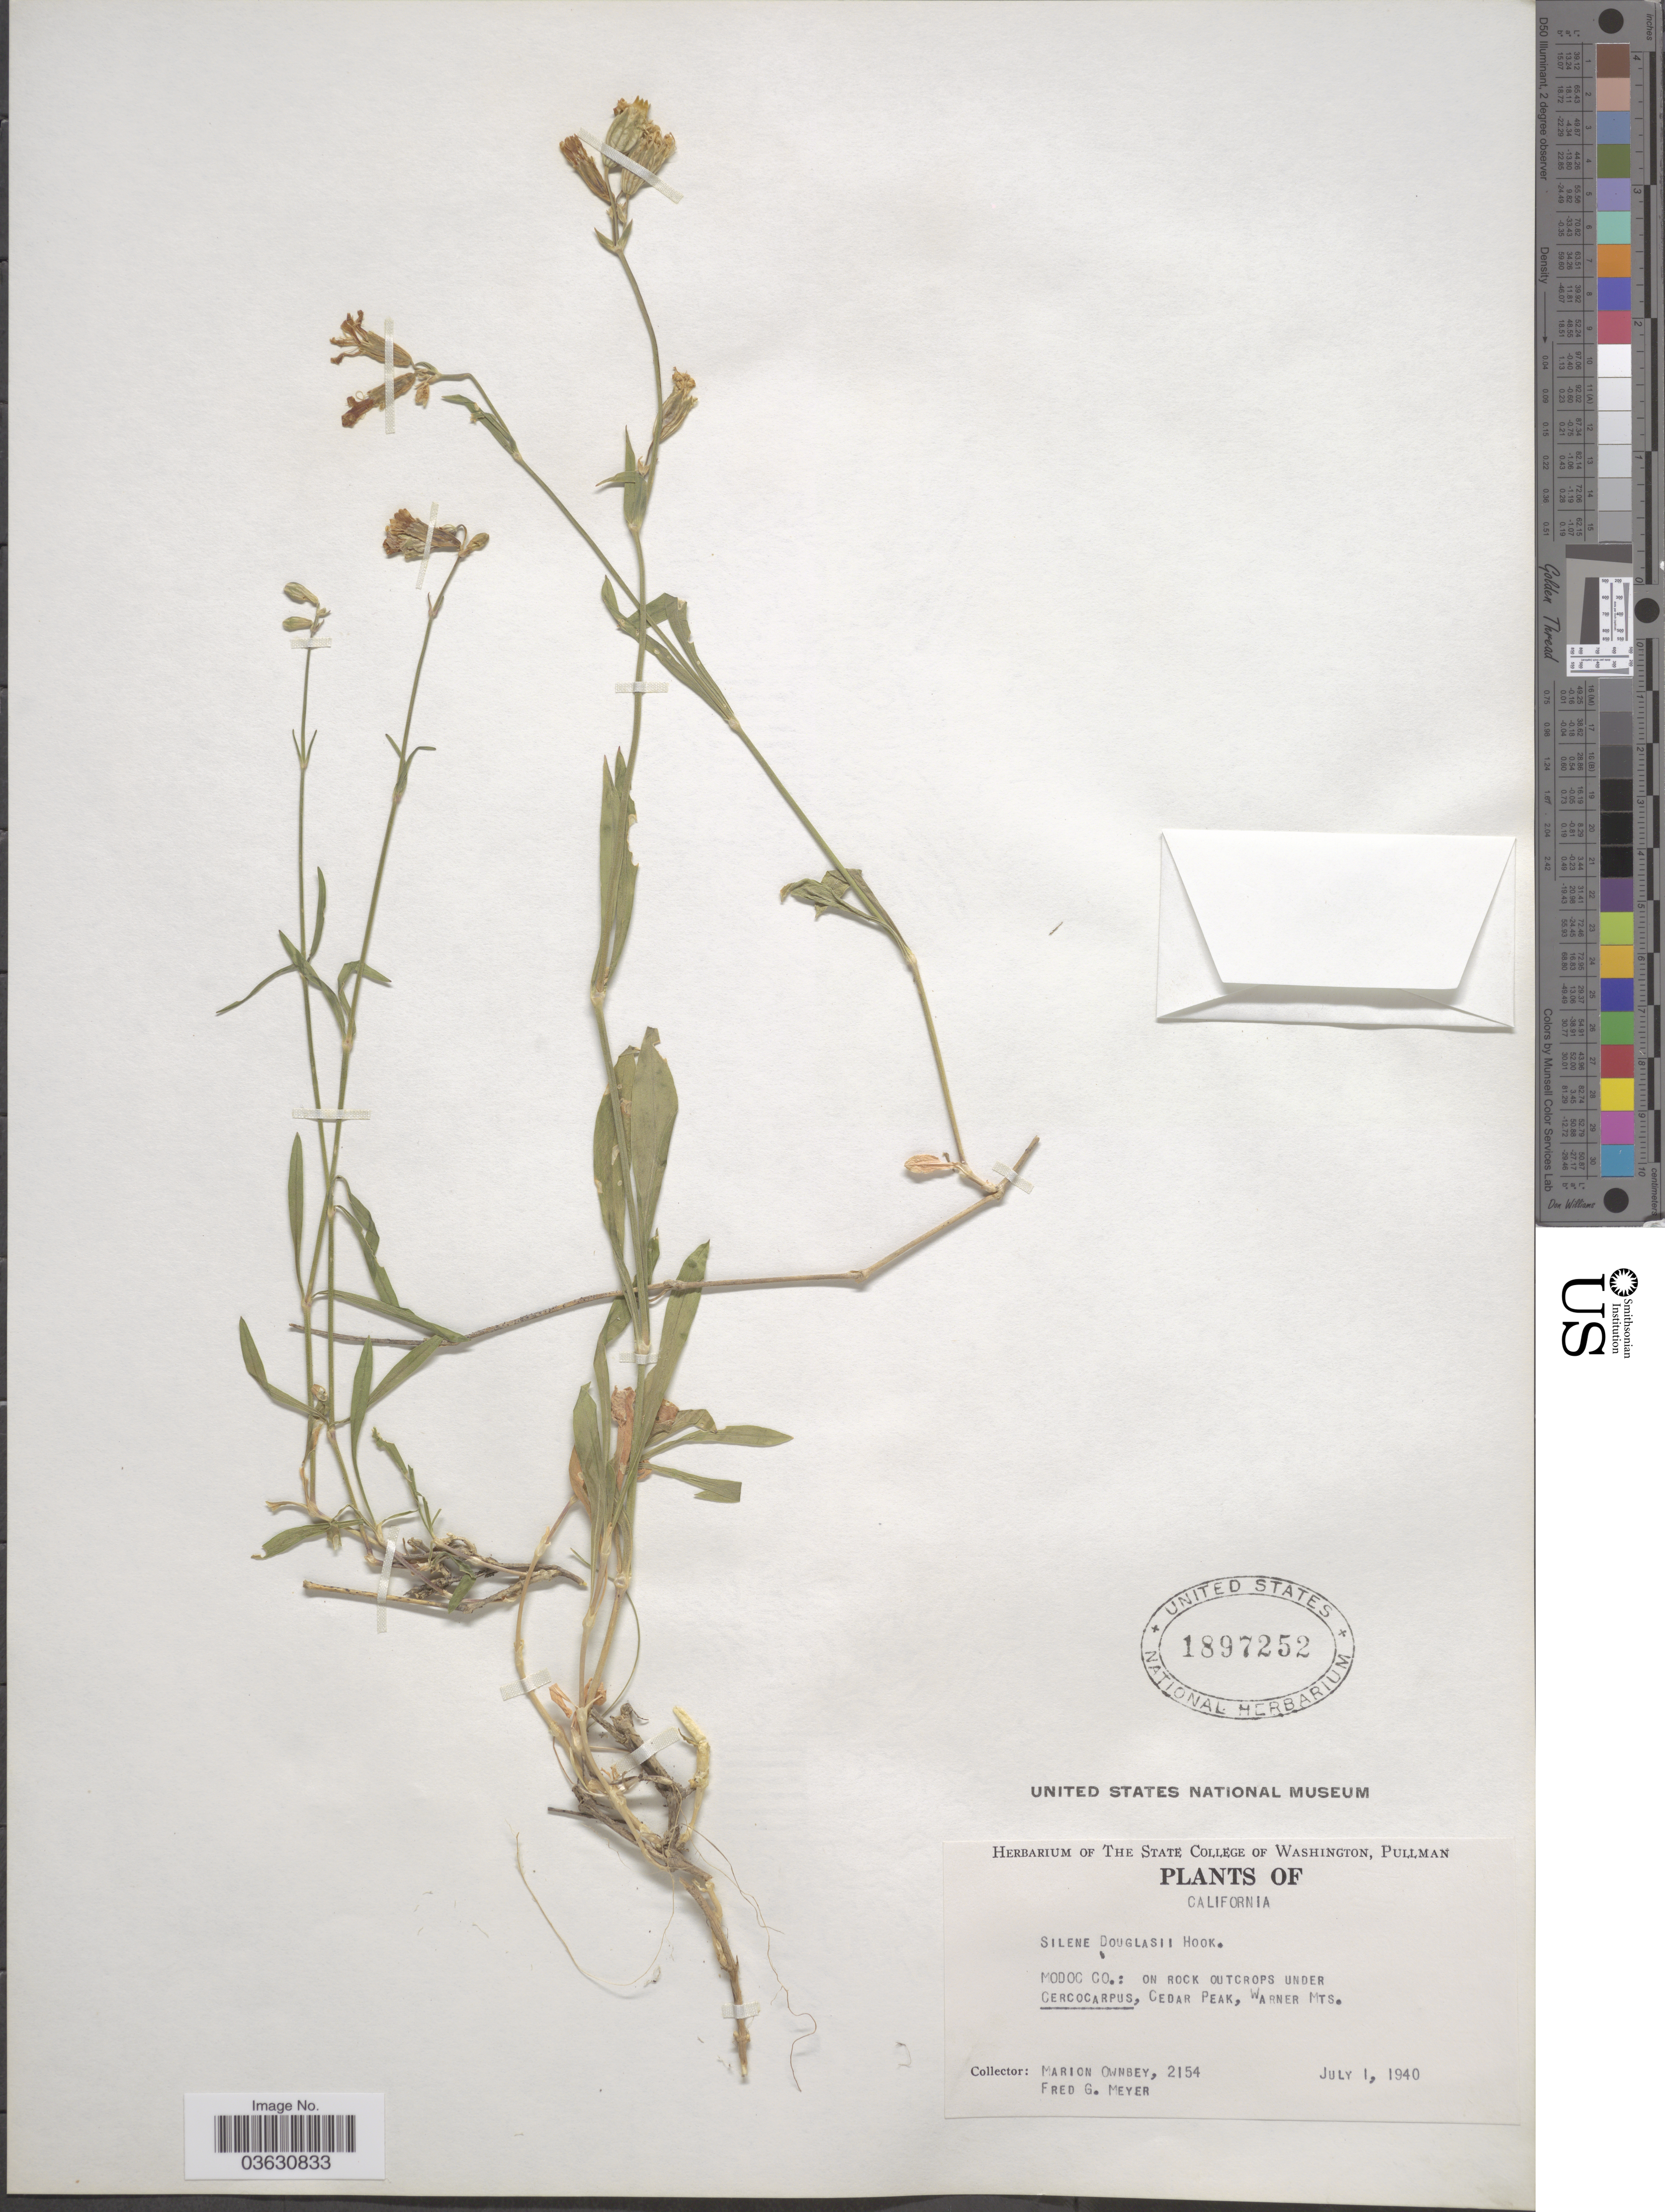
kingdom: Plantae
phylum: Tracheophyta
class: Magnoliopsida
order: Caryophyllales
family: Caryophyllaceae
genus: Silene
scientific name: Silene douglasii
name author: Hook.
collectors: M. Ownbey & F. Meyer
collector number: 2154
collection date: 1940-07-01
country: United States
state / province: California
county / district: Modoc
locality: Modoc Co.: Cedar Peak, Warner Mts.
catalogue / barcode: US 1897252